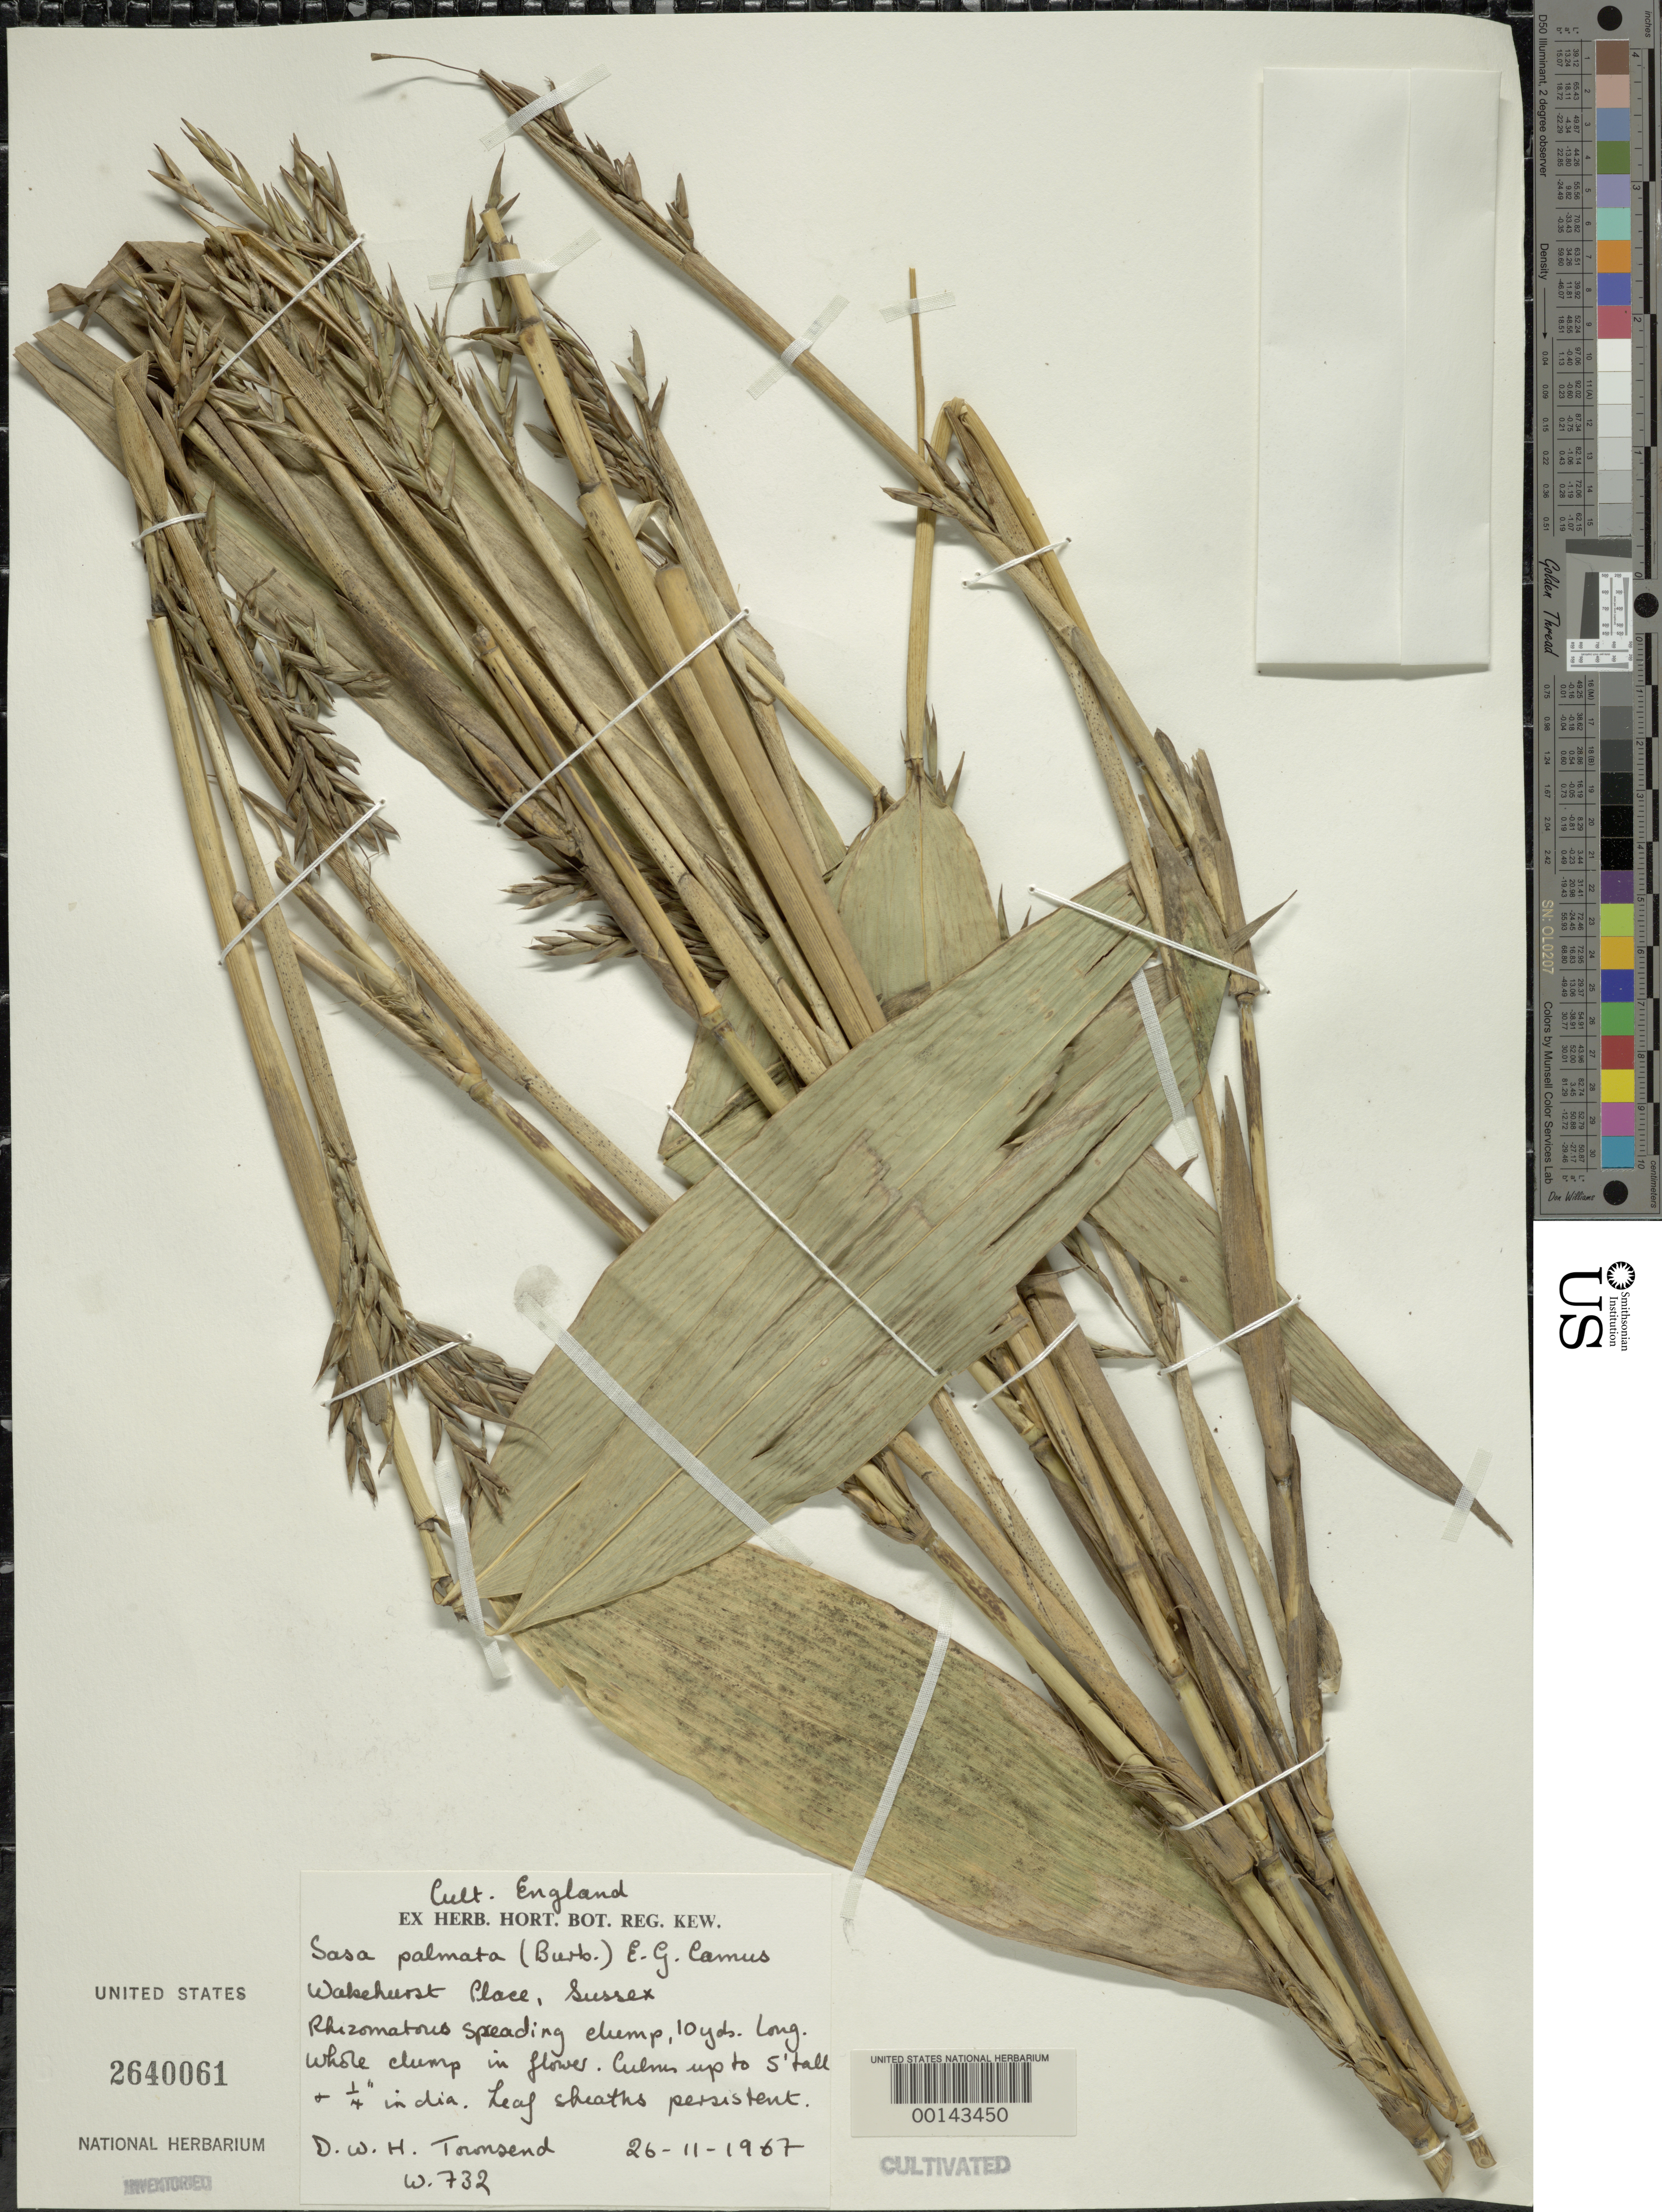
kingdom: Plantae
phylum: Tracheophyta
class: Liliopsida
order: Poales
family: Poaceae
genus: Sasa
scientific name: Sasa palmata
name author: (hort. ex Burb.) E.G. Camus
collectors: D. W. H. Townsend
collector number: W 732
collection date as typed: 26 Nov 1967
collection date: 1967-11-26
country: United Kingdom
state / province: England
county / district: East Sussex / West Sussex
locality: Sussex, Wakehurst Place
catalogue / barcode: US 2640061